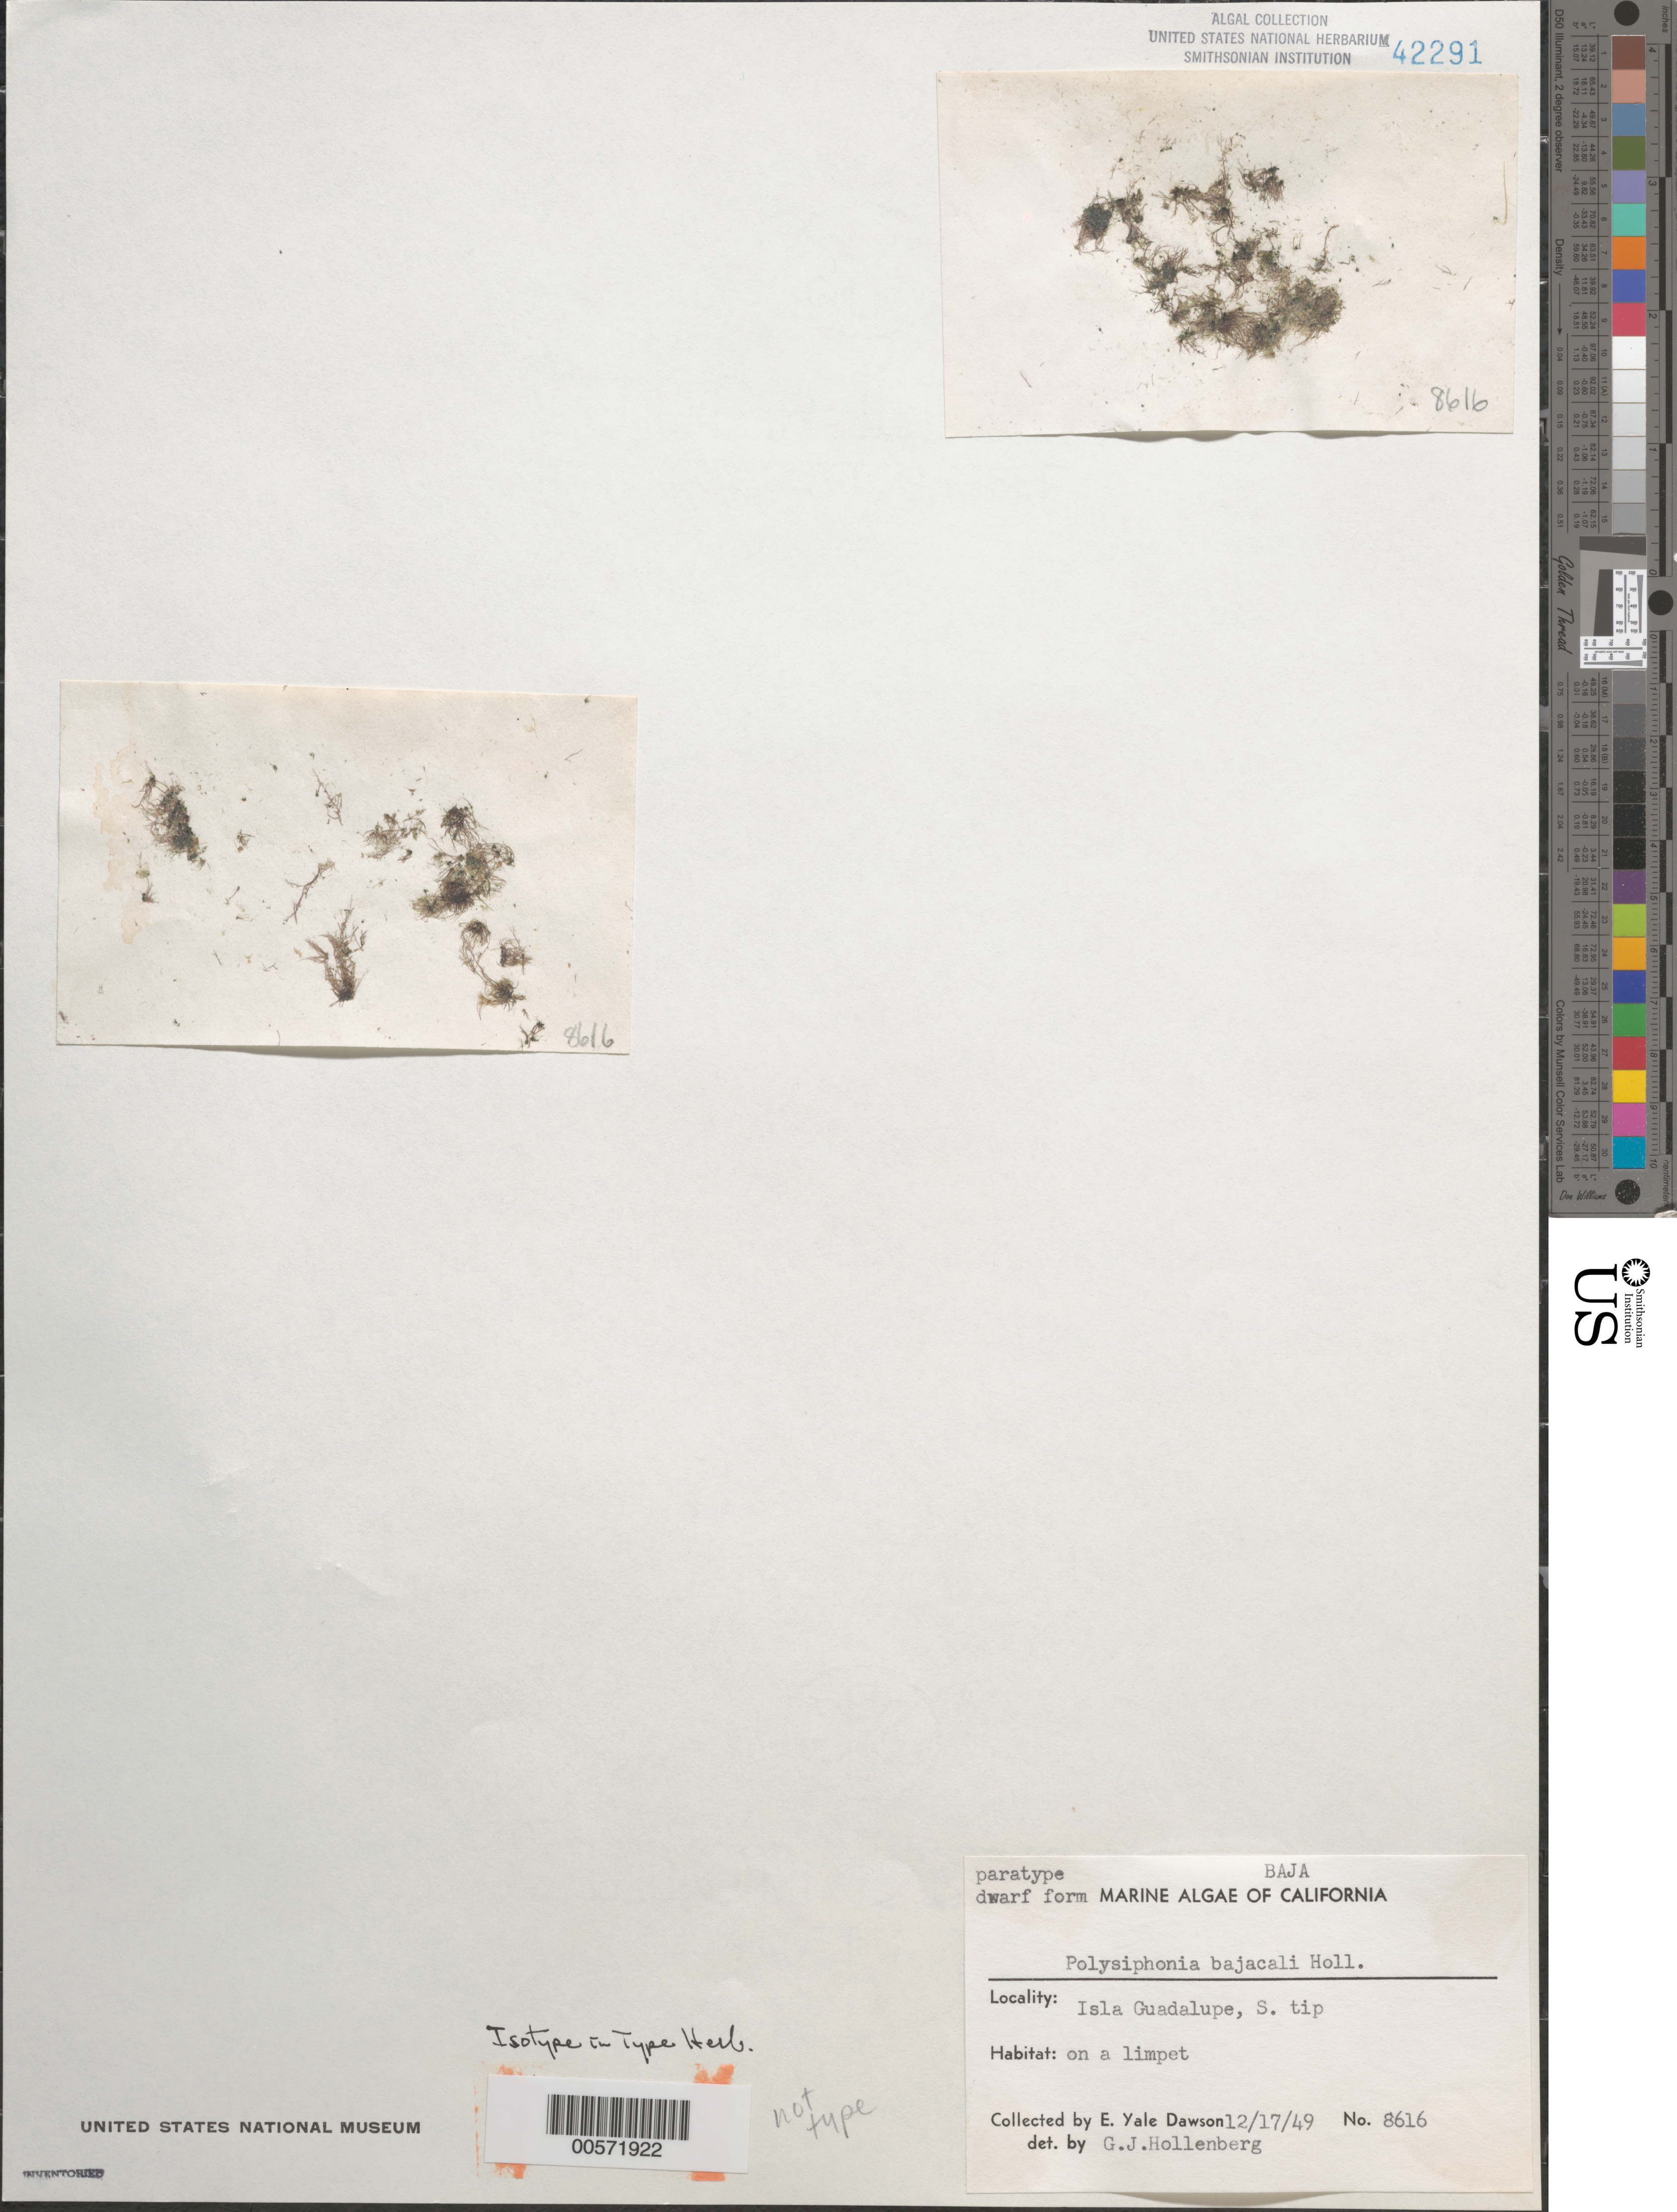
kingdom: Plantae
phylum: Rhodophyta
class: Florideophyceae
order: Ceramiales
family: Rhodomelaceae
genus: Melanothamnus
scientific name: Melanothamnus bajacali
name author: (Hollenb.) Diaz-Tapia & Maggs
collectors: E. Y. Dawson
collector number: EYD 8616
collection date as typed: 17 December 1949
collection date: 1949-12-17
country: Mexico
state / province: Baja California Norte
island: Isla Guadalupe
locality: southern tip, Guadalupe island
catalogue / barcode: US 42291